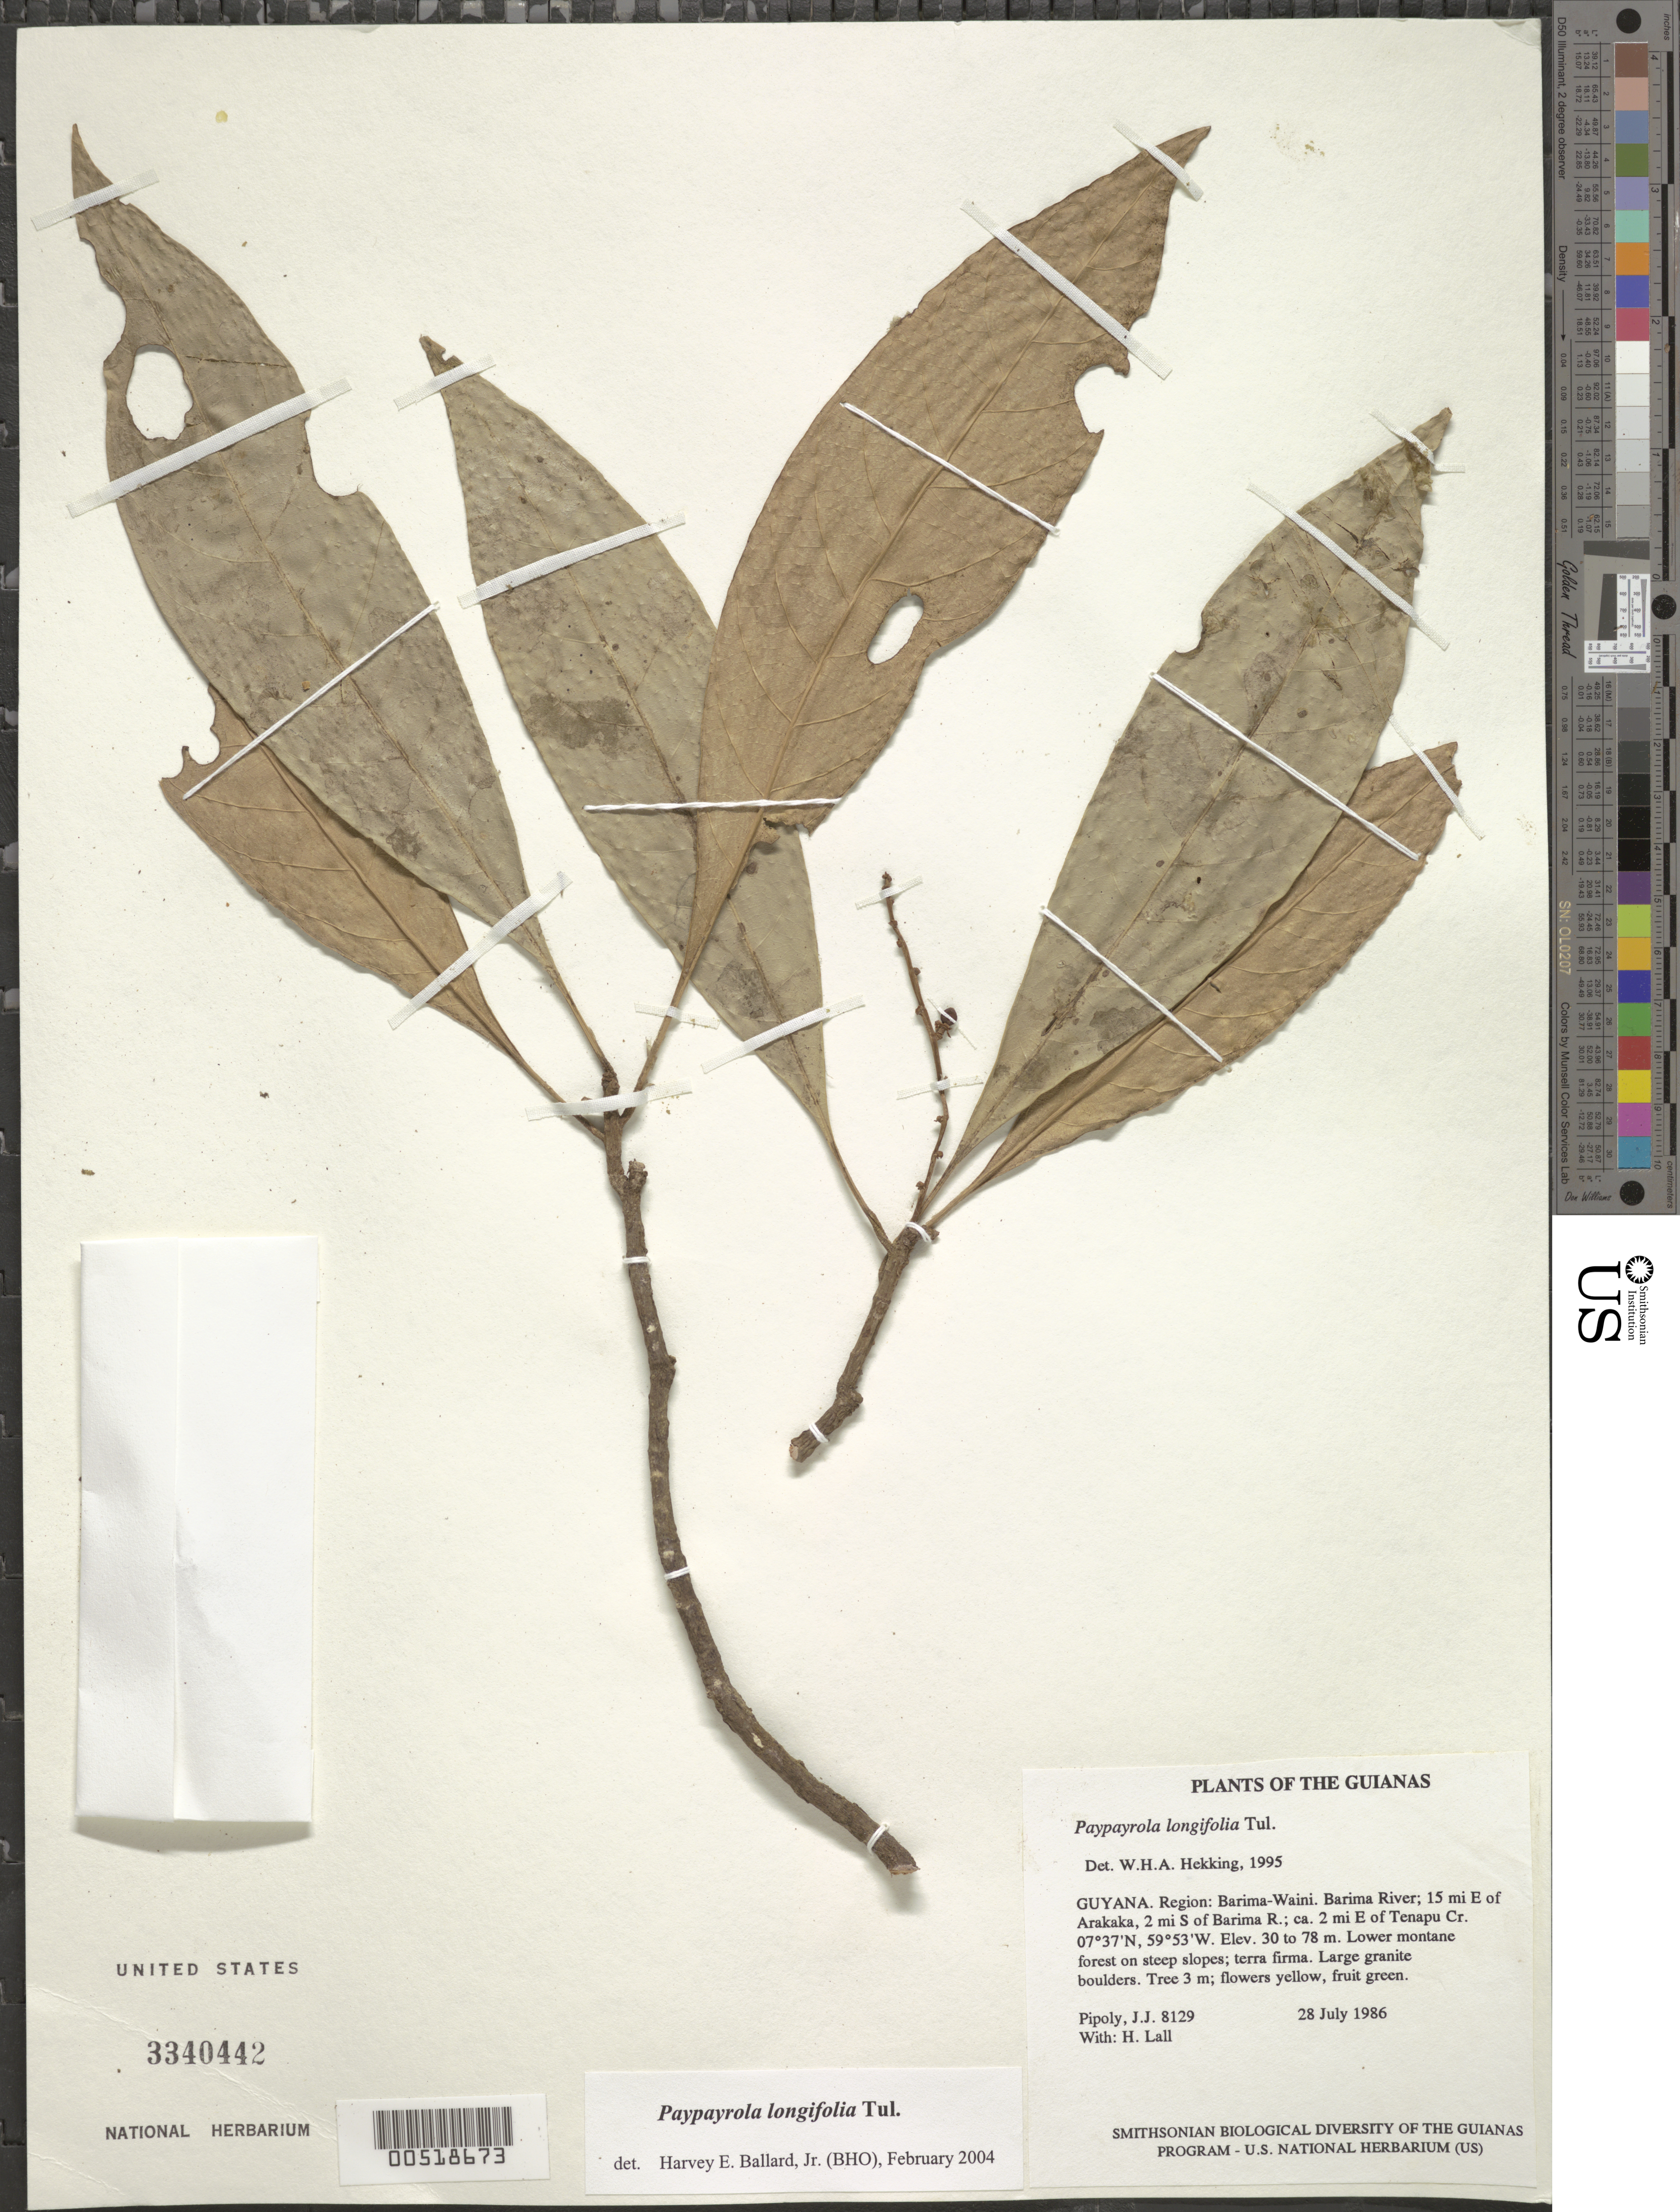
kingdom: Plantae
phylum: Tracheophyta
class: Magnoliopsida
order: Malpighiales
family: Violaceae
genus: Paypayrola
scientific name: Paypayrola longifolia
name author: Tul.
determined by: Ballard, Harvey E.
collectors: J. J. Pipoly & H. Lall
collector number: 8129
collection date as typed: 28 July 1986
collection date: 1986-07-28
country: Guyana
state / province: Barima-Waini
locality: Barima River; 15 mi E of Arakaka, 2 mi S of Barima R.; ca. 2 mi E of Tenapu Cr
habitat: Lower montane forest on steep slopes; terra firma. Large granite boulders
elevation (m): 30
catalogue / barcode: US 3340442